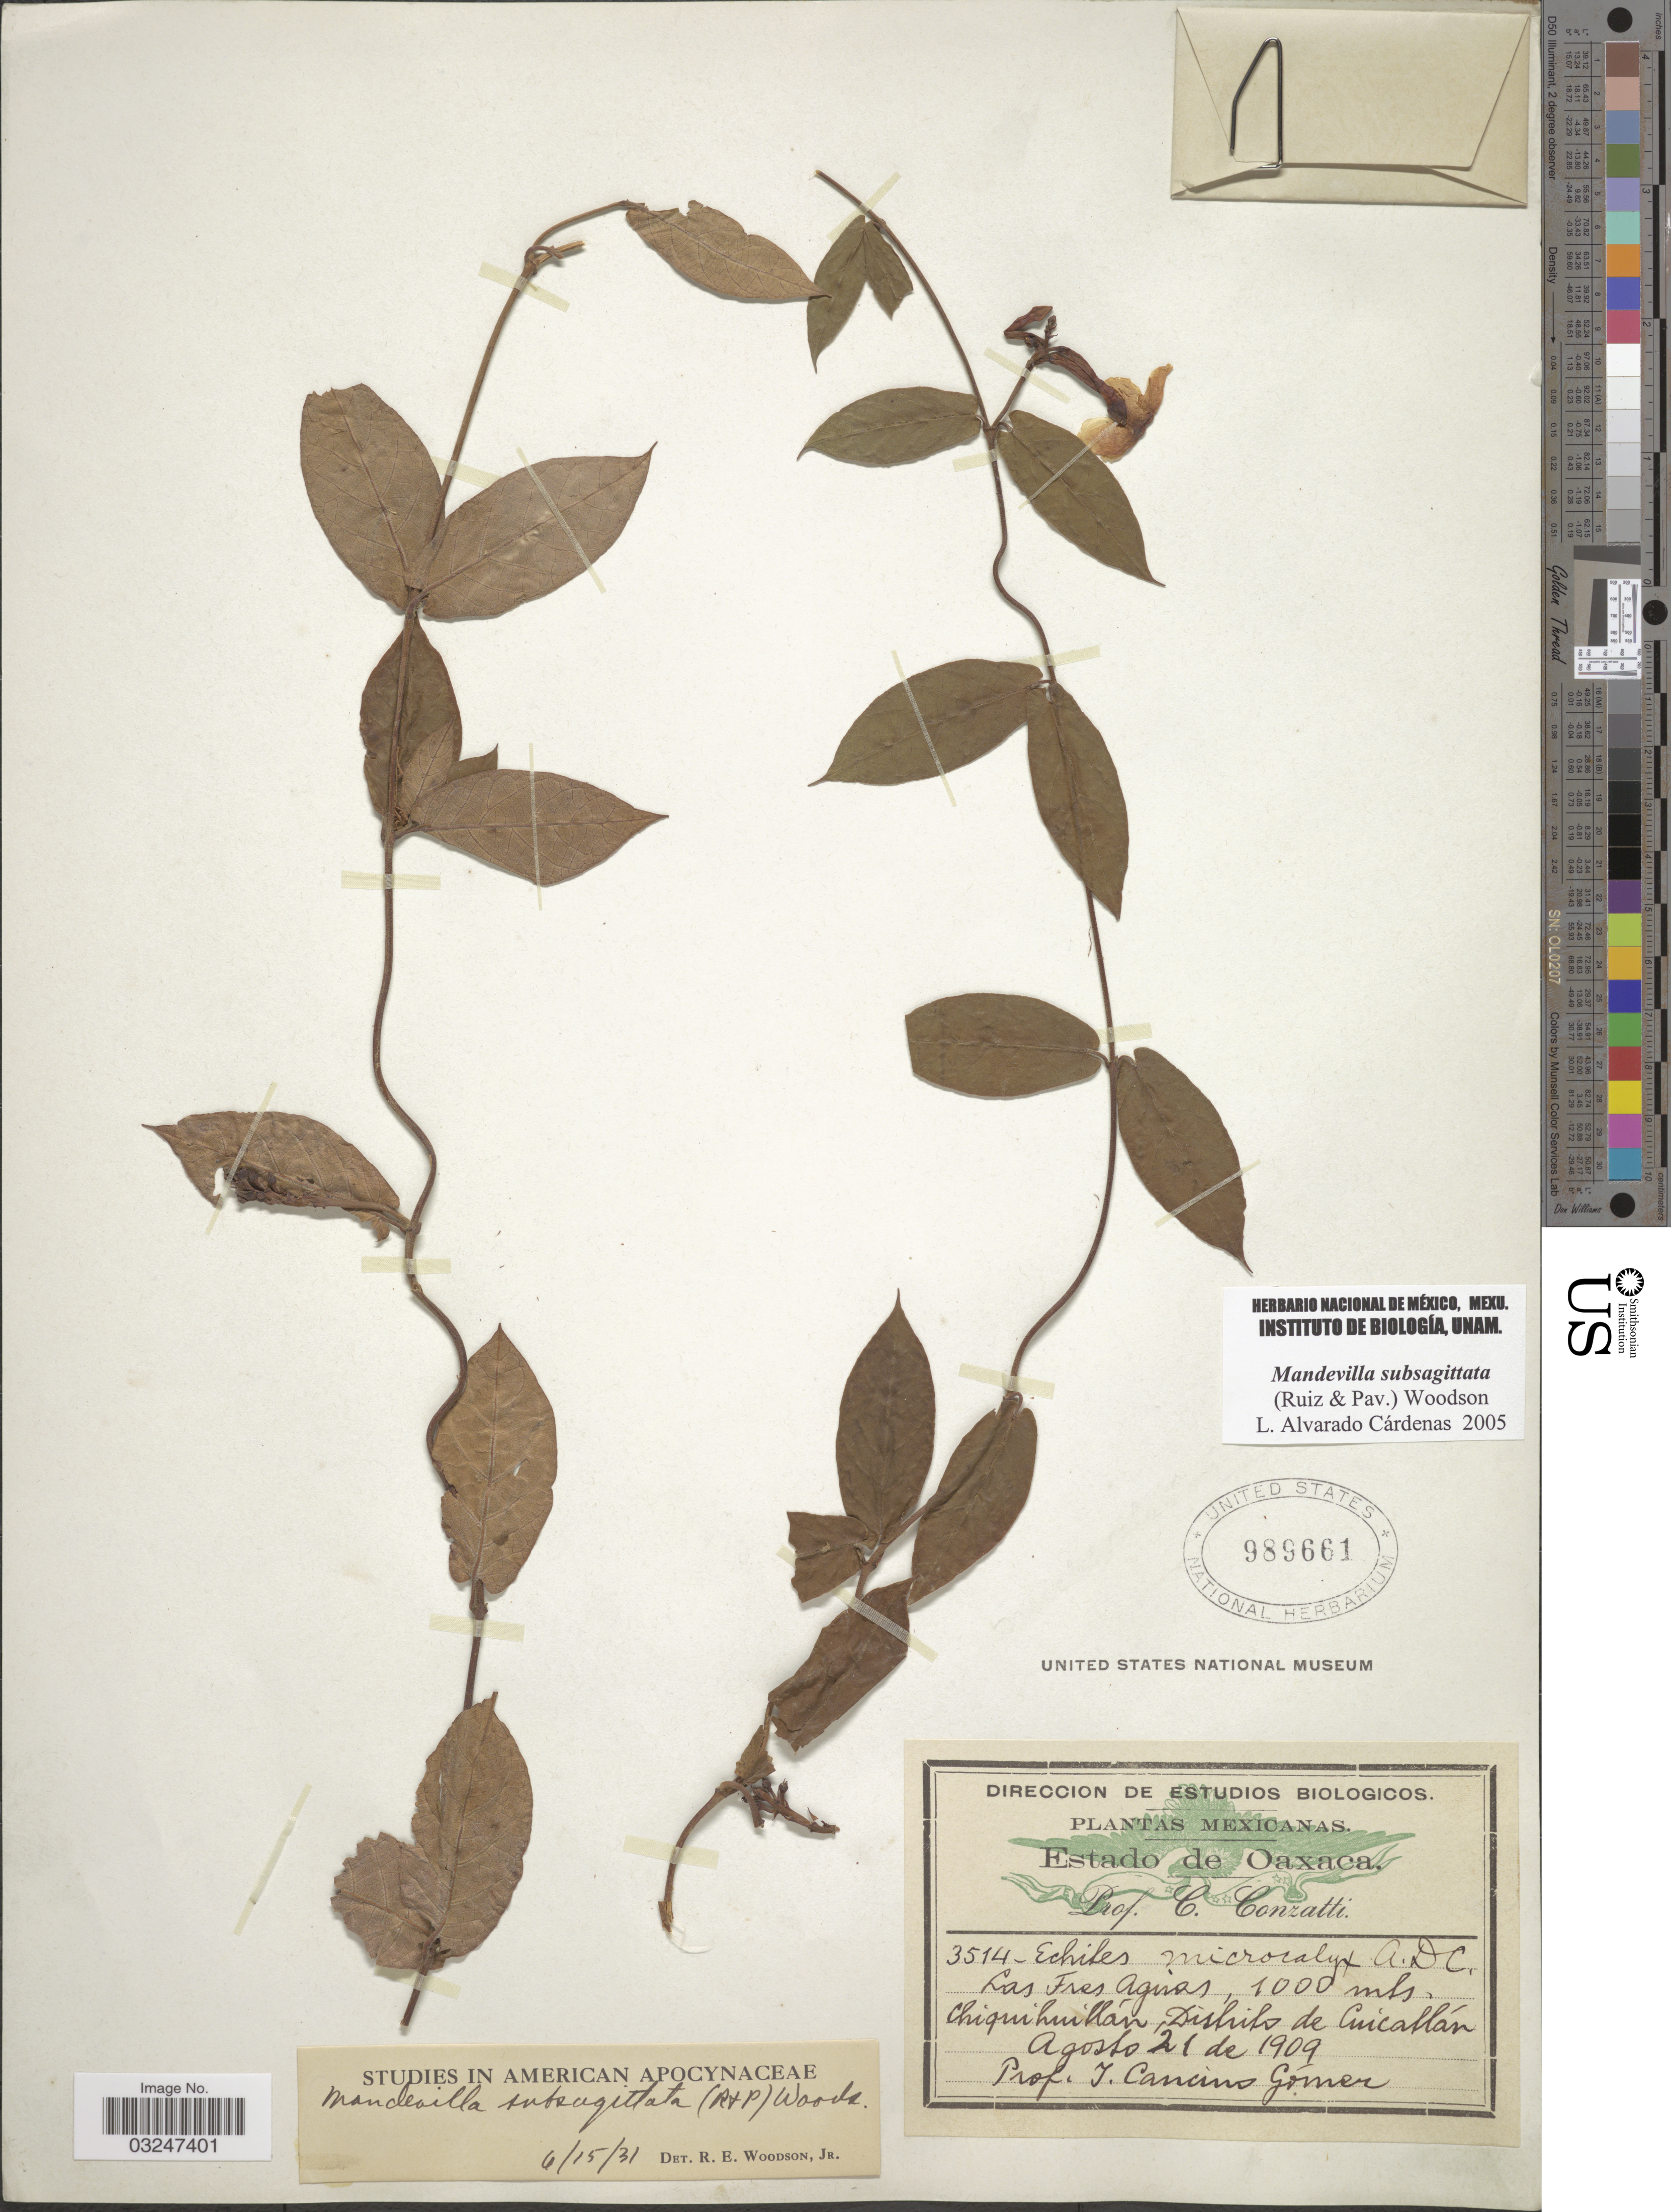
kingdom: Plantae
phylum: Tracheophyta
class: Magnoliopsida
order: Gentianales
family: Apocynaceae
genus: Mandevilla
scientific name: Mandevilla subsagittata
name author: (Ruiz & Pav.) Woodson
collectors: Cancino Gómez, I.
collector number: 3514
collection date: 1909-08-21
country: Mexico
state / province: Oaxaca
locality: Las Tres Aguas. Chiquihuillán Distrito de Cuicallán.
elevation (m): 1000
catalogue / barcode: US 989661